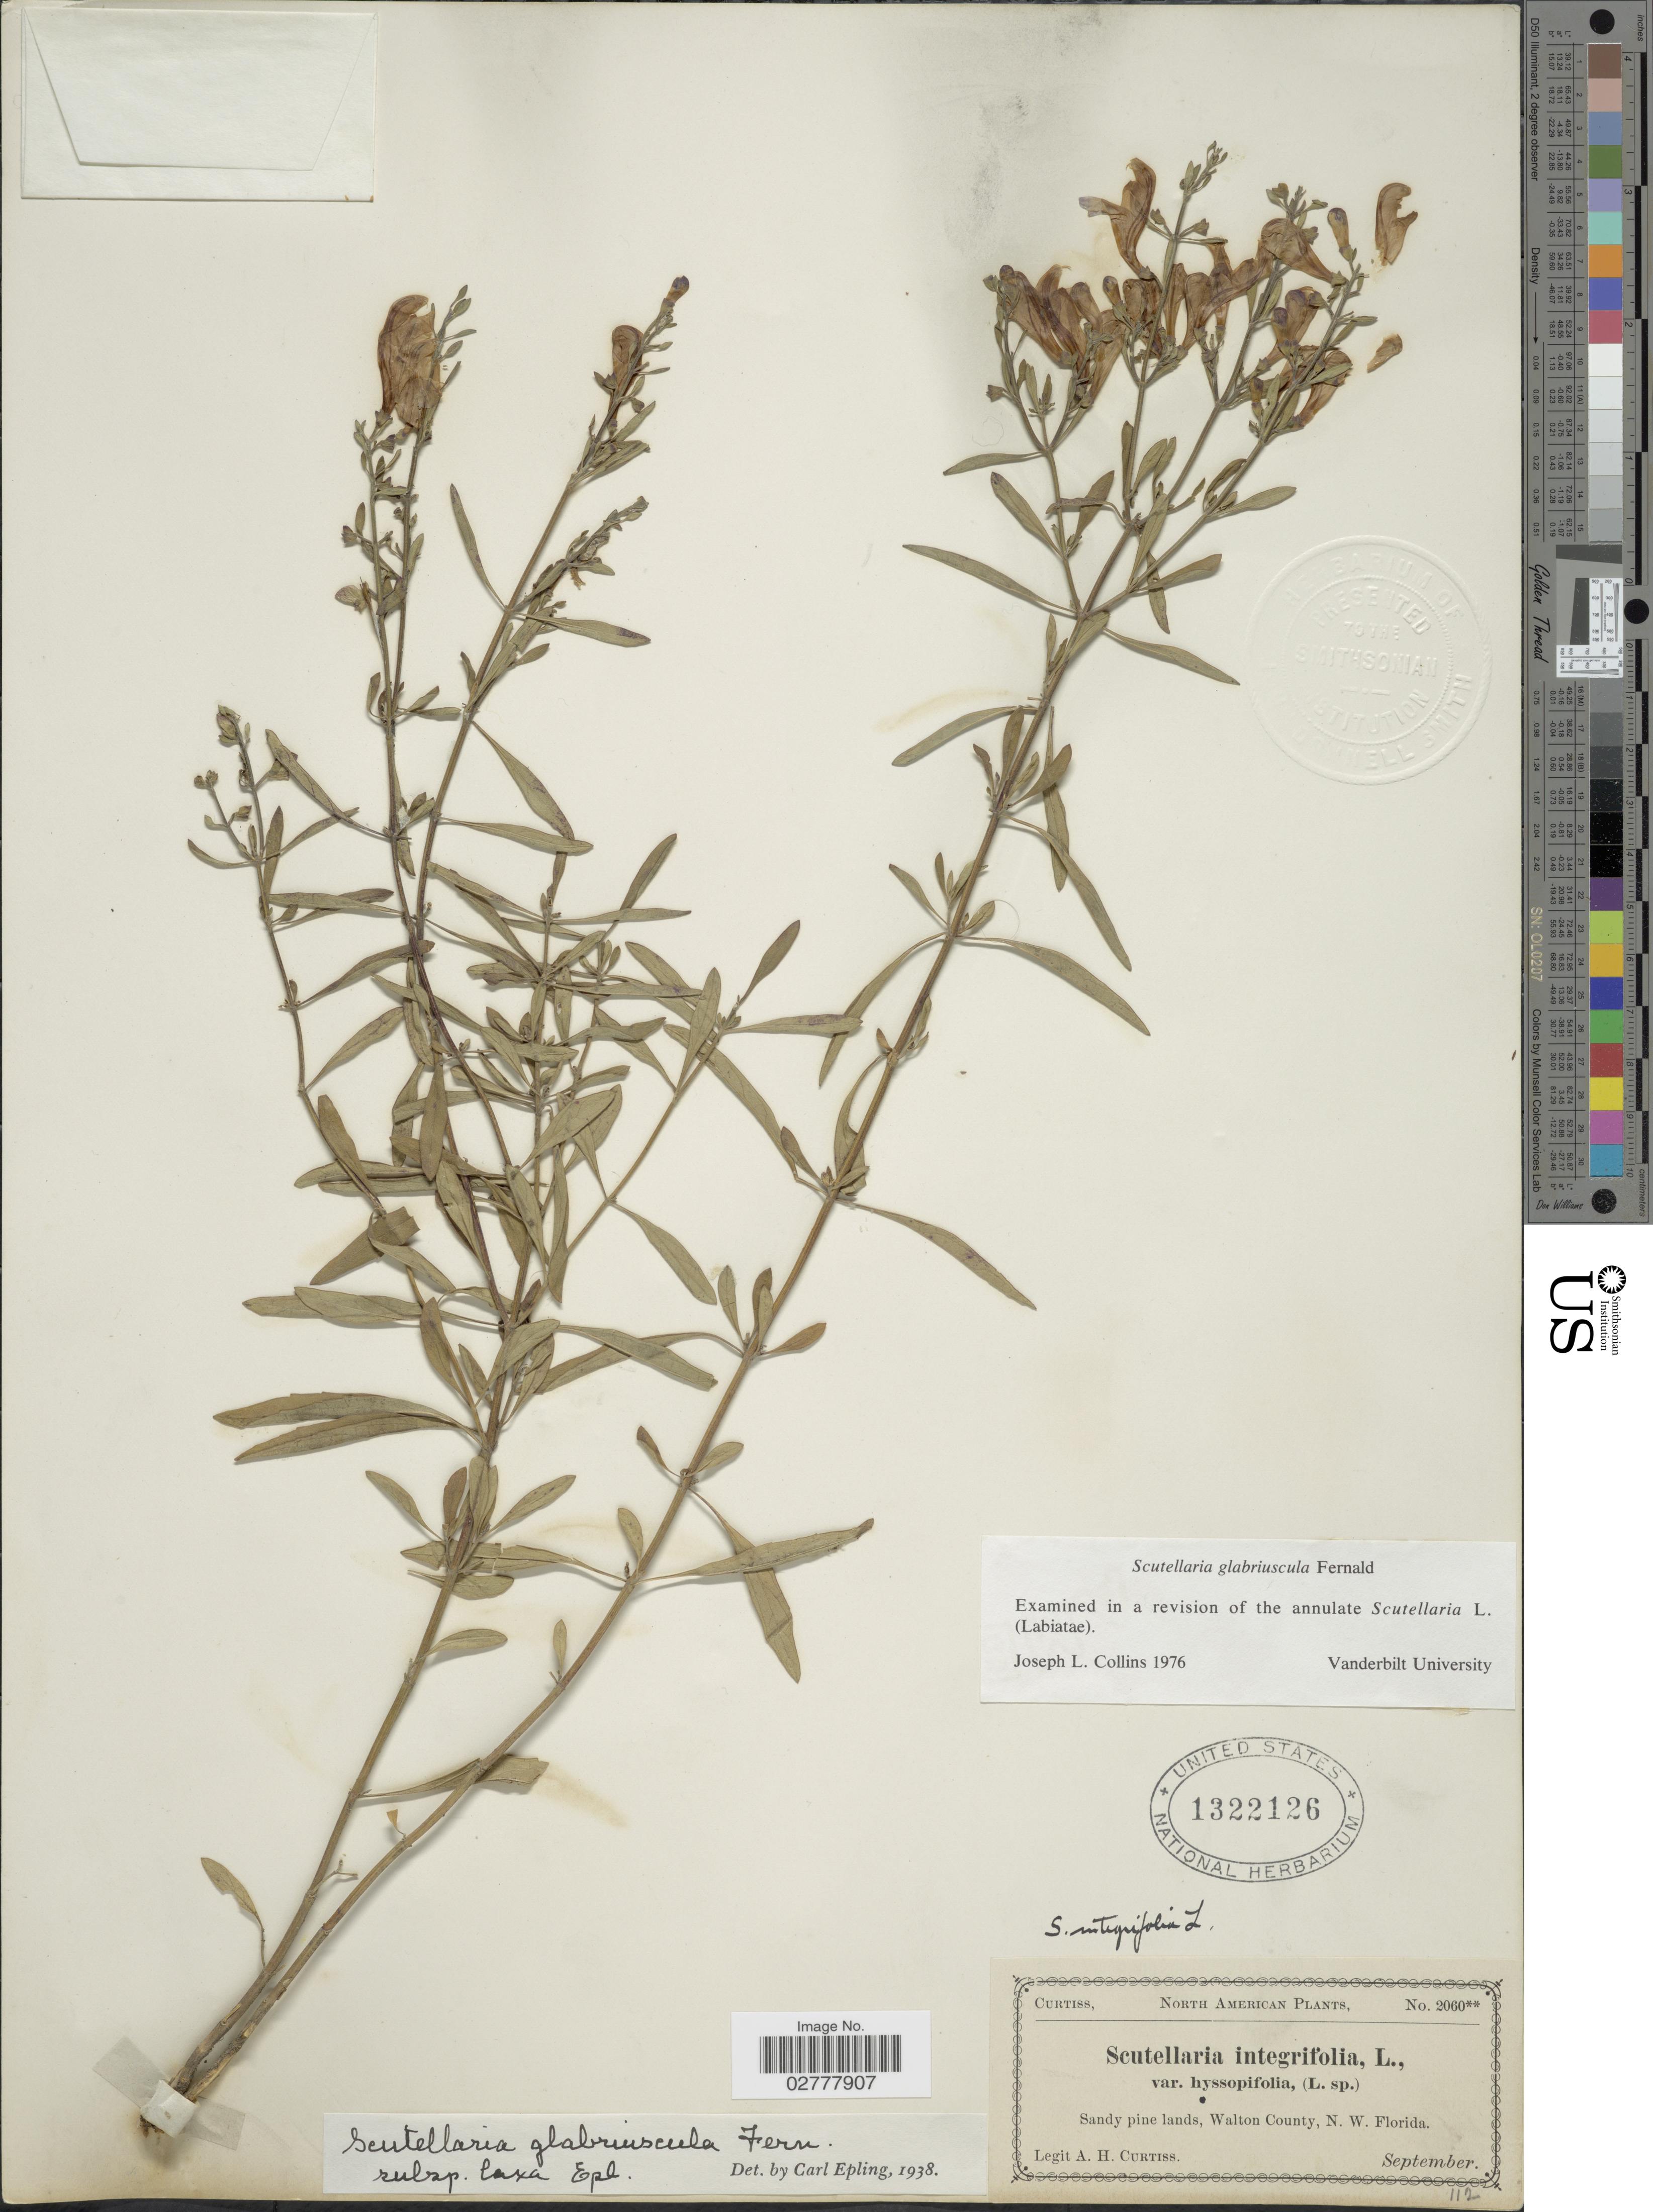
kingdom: Plantae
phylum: Tracheophyta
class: Magnoliopsida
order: Lamiales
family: Lamiaceae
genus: Scutellaria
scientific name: Scutellaria glabriuscula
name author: Fernald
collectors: A. H. Curtiss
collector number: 2060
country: United States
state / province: Florida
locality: Sandy pine lands, Walton County, N.W. Florida.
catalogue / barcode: US 1322126